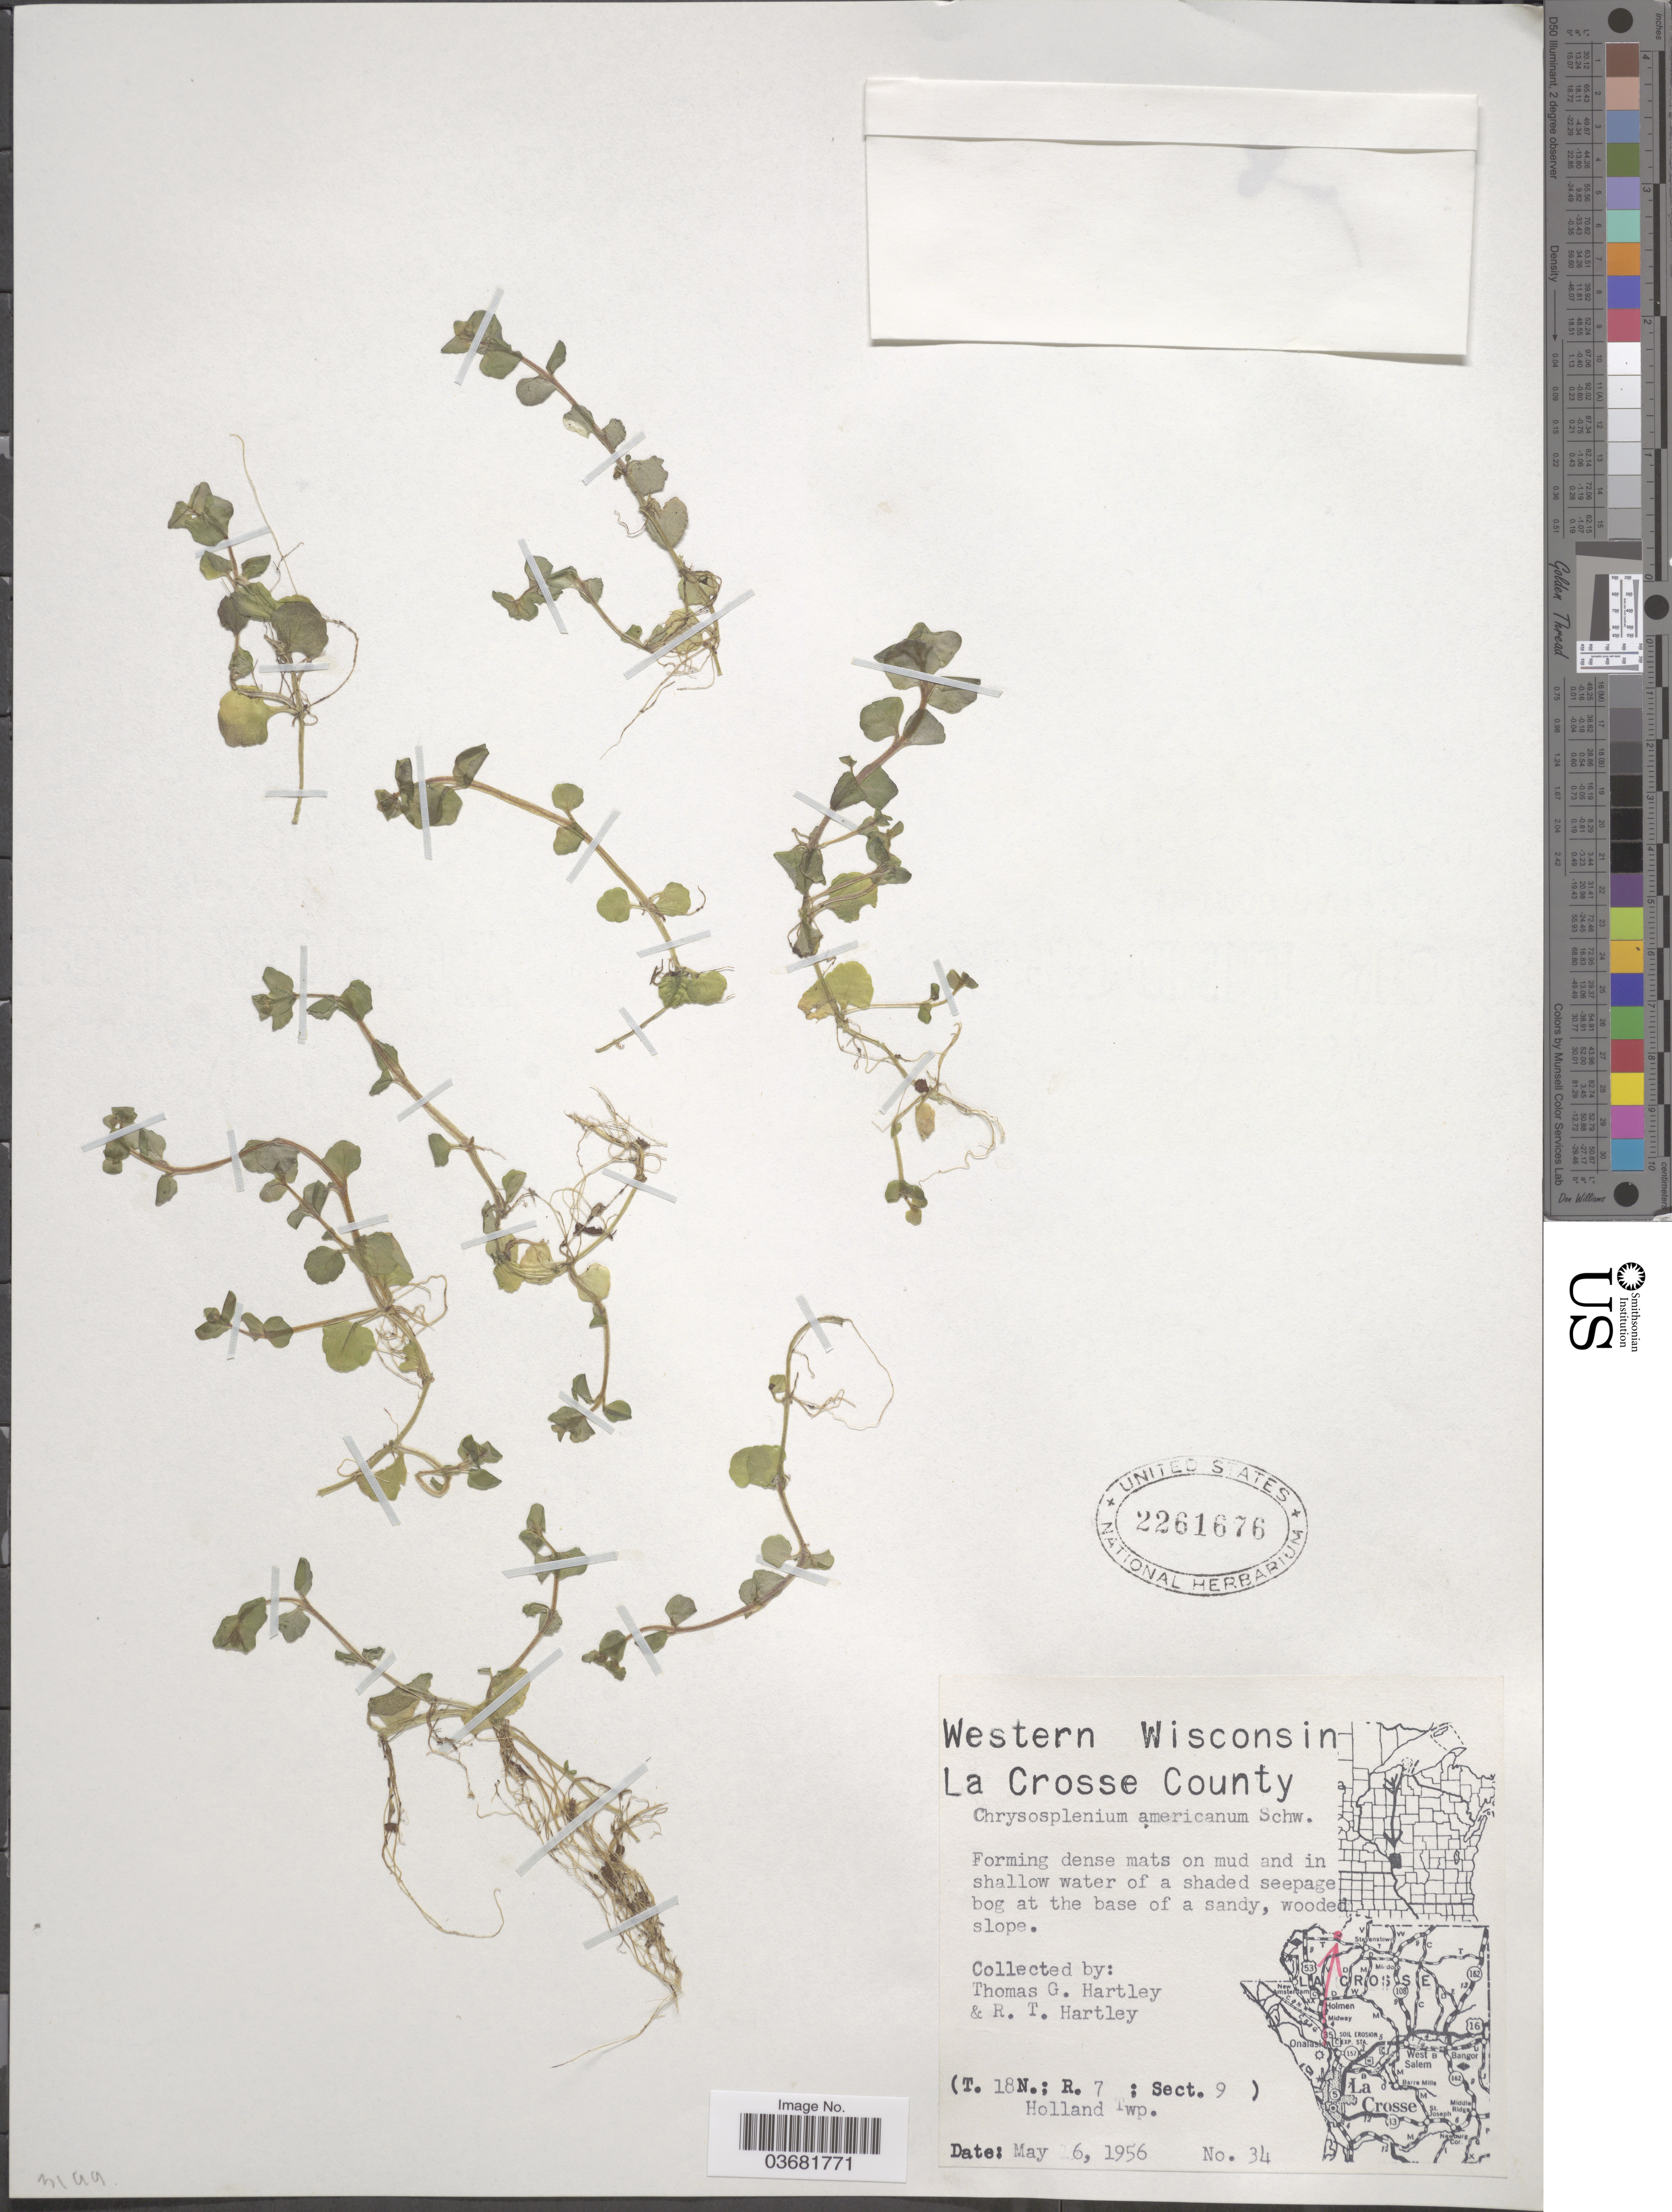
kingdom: Plantae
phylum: Tracheophyta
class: Magnoliopsida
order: Saxifragales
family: Saxifragaceae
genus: Chrysosplenium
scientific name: Chrysosplenium americanum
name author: Schwein.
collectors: T. G. Hartley & R. T. Hartley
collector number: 34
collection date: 1956-05-06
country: United States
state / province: Wisconsin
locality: Western Wisconsin. La Crosse County. (T. 18N.; R. 7 ; Sect. 9). Holland Twp.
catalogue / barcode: US 2261676